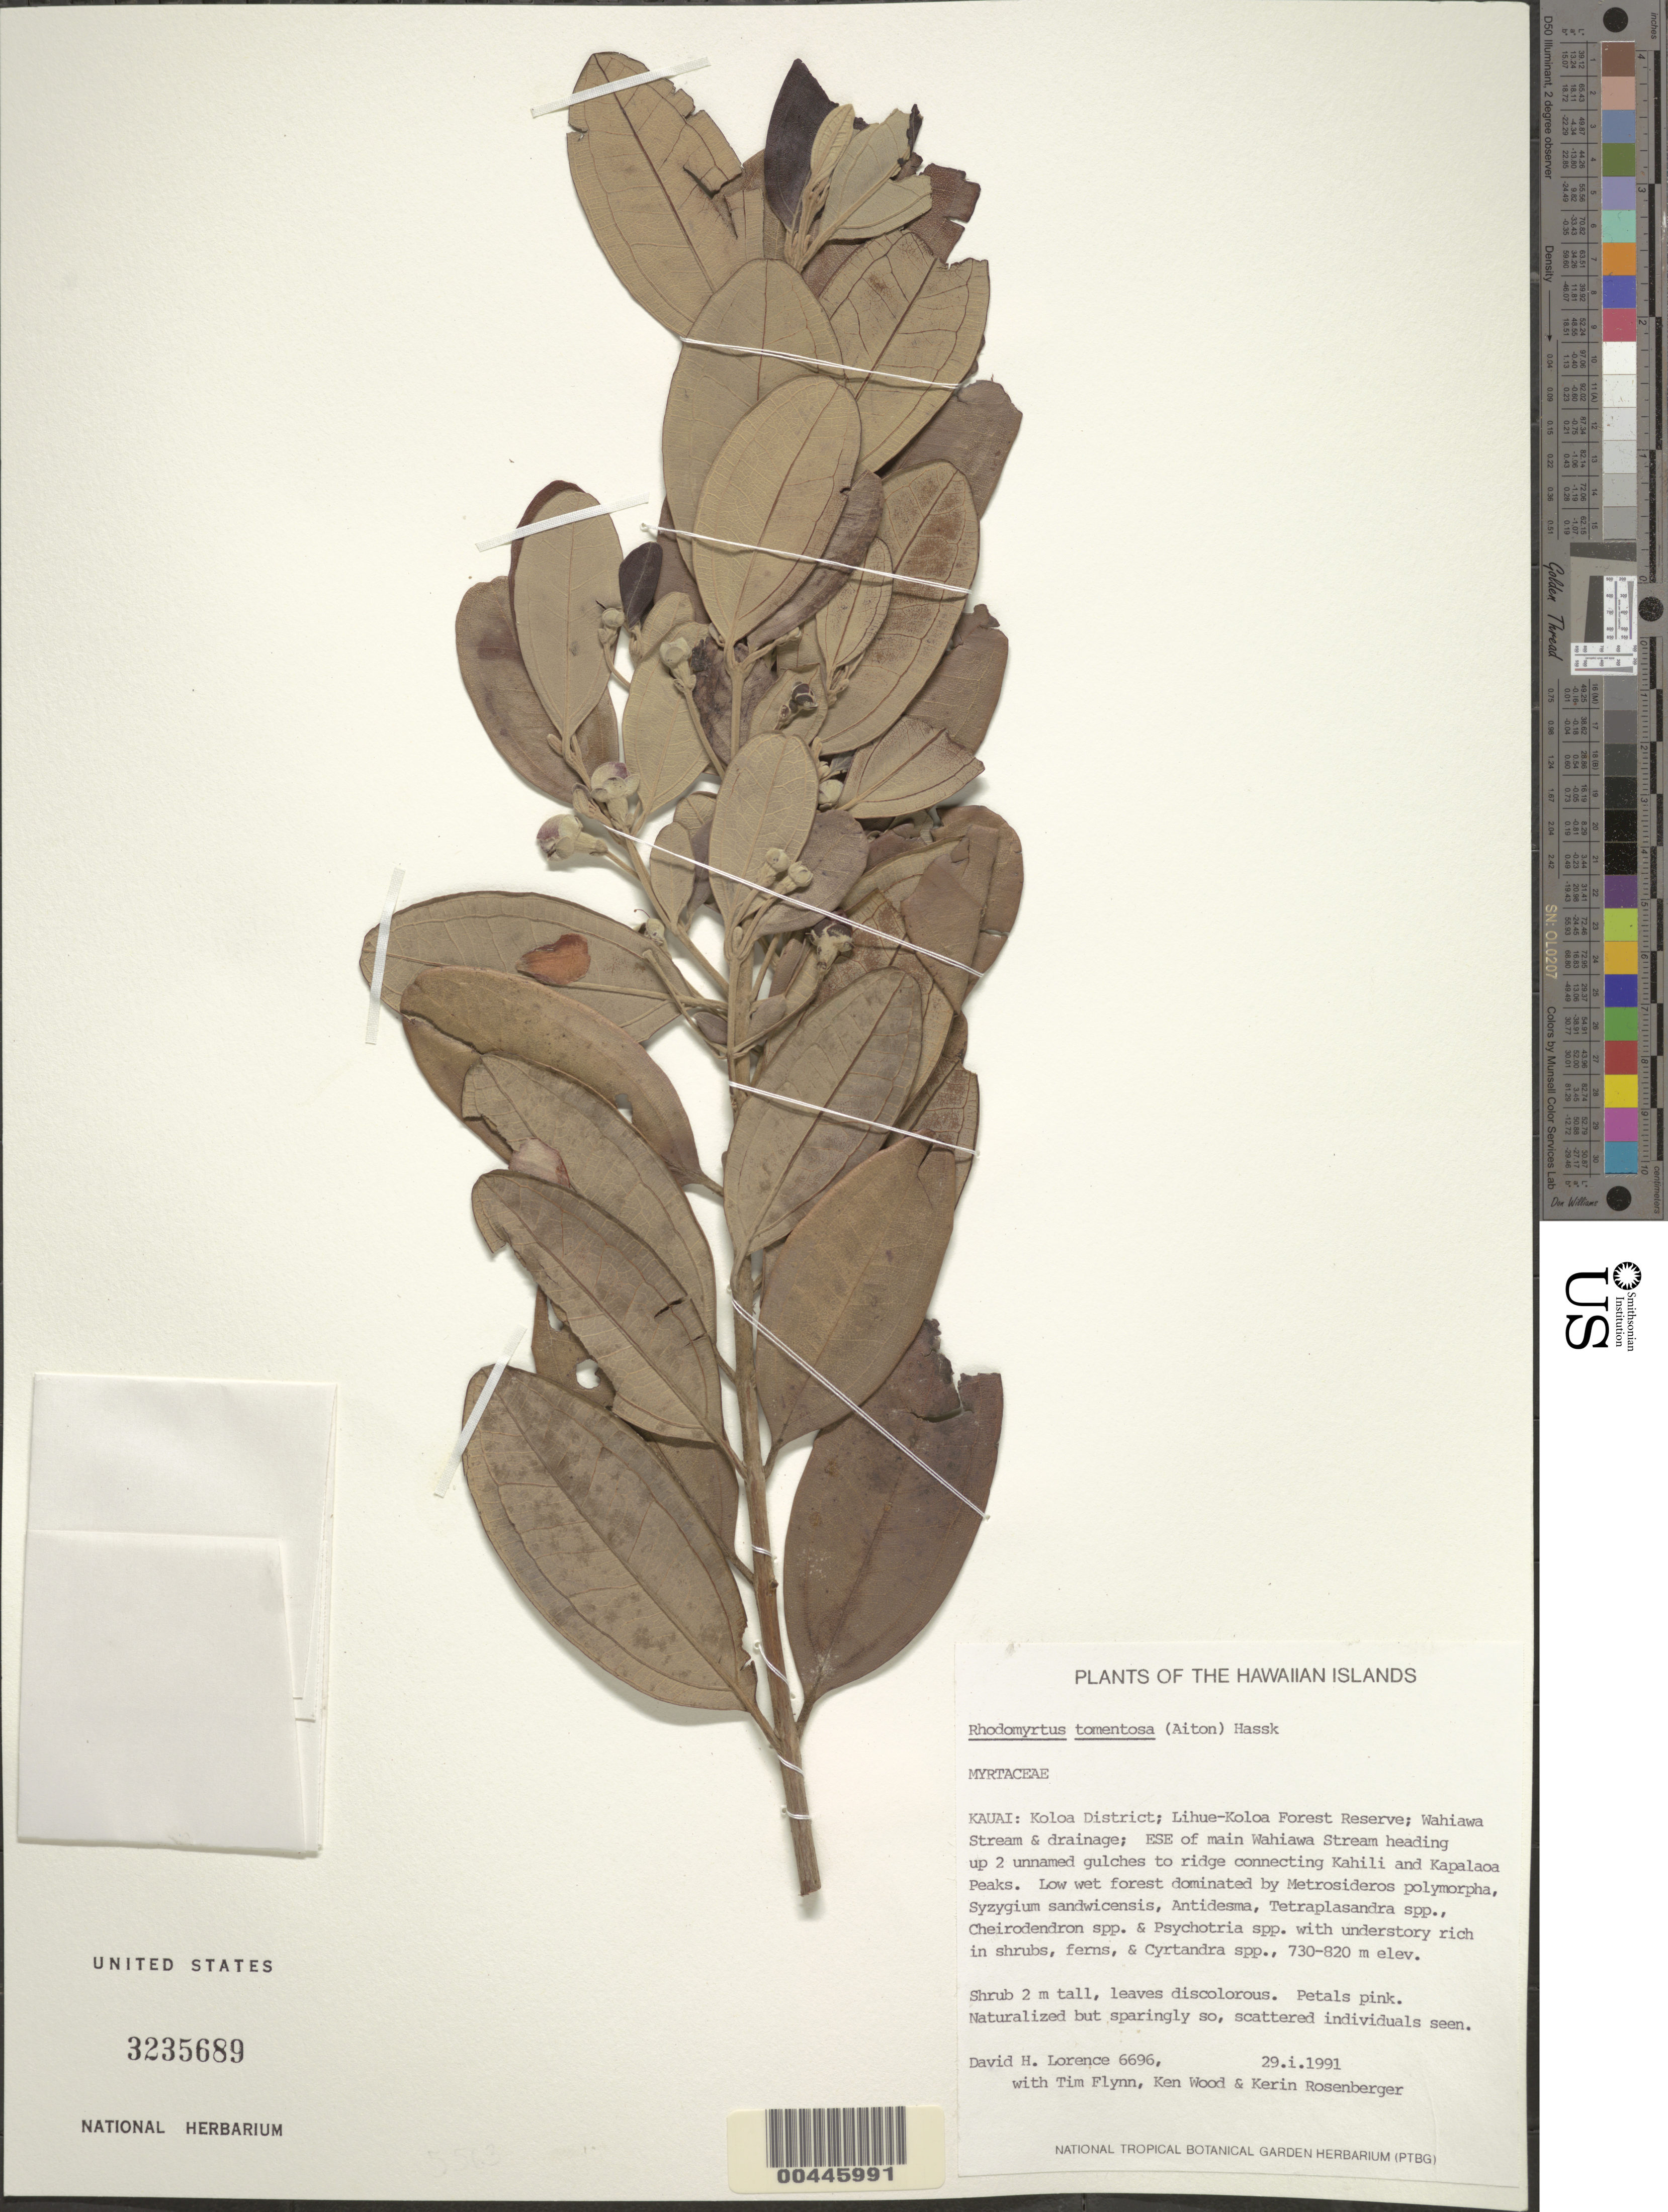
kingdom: Plantae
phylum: Tracheophyta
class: Magnoliopsida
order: Myrtales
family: Myrtaceae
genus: Rhodomyrtus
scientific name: Rhodomyrtus tomentosa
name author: (Aiton) Hassk.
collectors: D. Lorence, T. W. Flynn, K. Wood & K. Rosenberger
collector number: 6696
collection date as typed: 29 Jan 1991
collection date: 1991-01-29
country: United States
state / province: Hawaii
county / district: Kauai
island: Kaua'i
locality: Koloa Dist., Lihue Koloa For Res, Wahiawa Stream & drainage, ESE of Wahiawa Stream, up to ridge btwn Kahili and Kapalaoa Mts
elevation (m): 730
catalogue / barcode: US 3235689